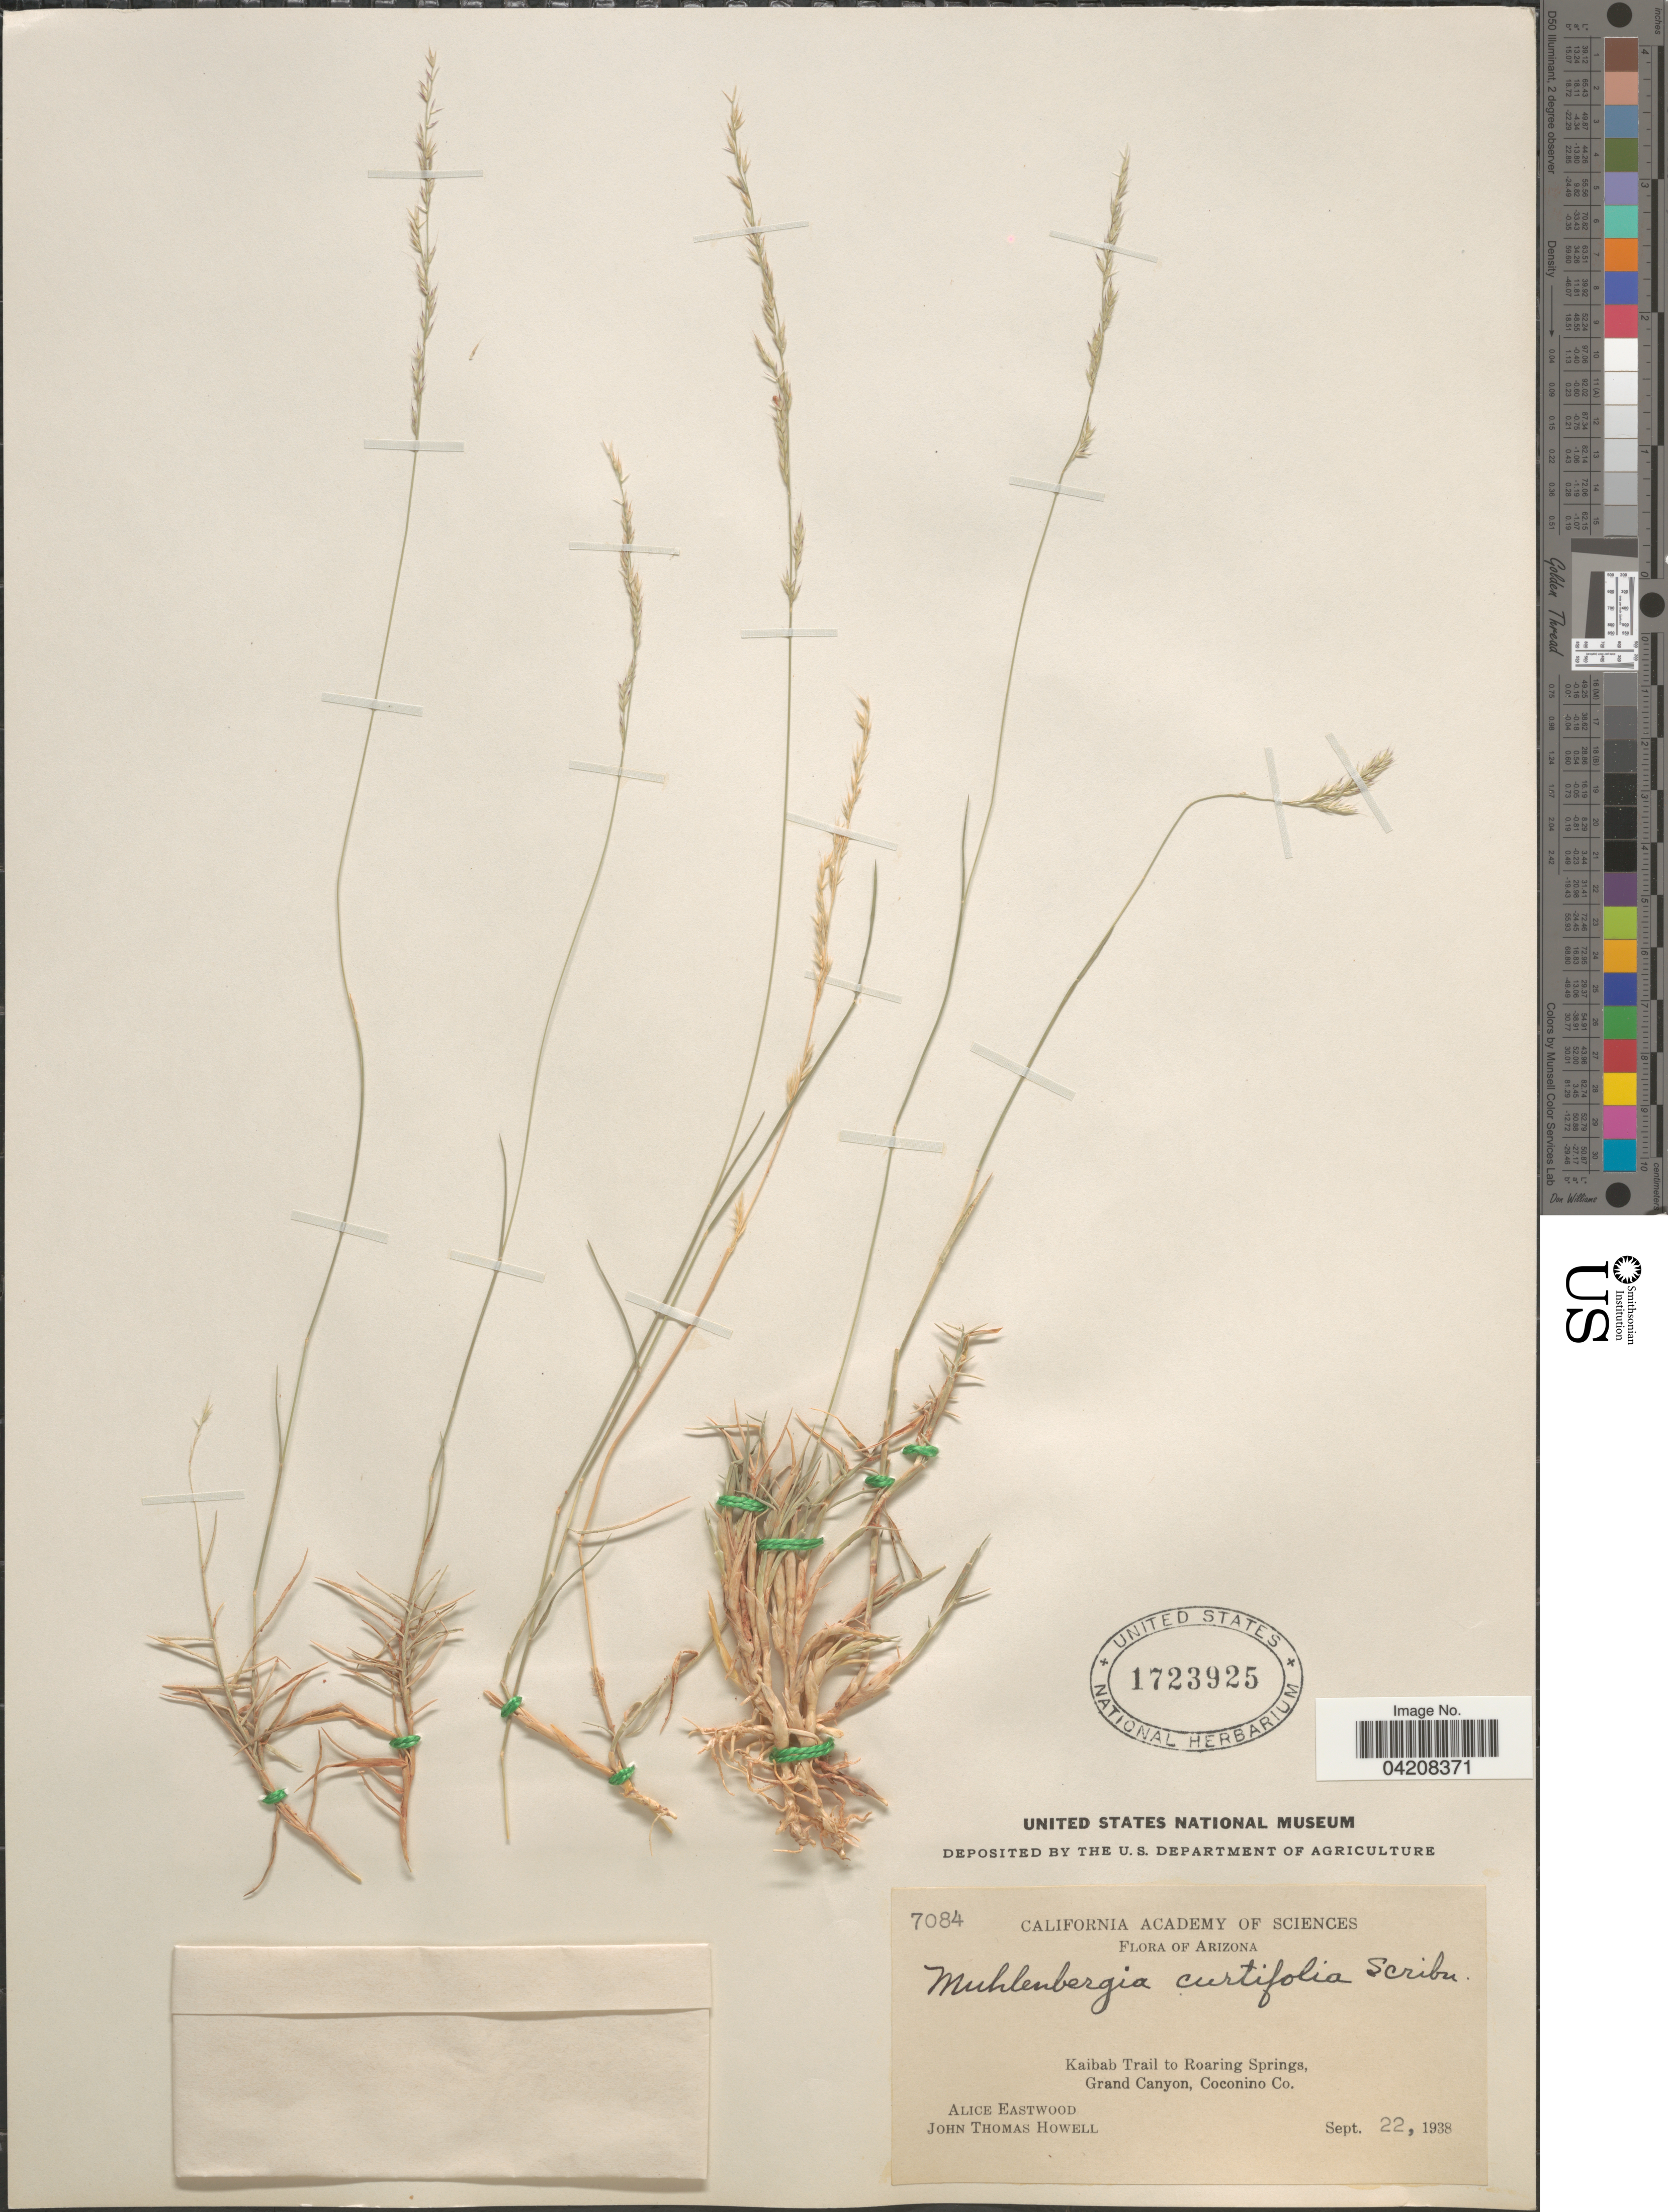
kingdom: Plantae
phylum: Tracheophyta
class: Liliopsida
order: Poales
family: Poaceae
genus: Muhlenbergia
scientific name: Muhlenbergia curtifolia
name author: Scribn.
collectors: A. Eastwood & J. T. Howell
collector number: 7084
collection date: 1938-09-22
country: United States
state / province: Arizona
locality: Kaibab Trail to Roaring Springs, Grand Canyon, Coconino Co.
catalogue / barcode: US 1723925